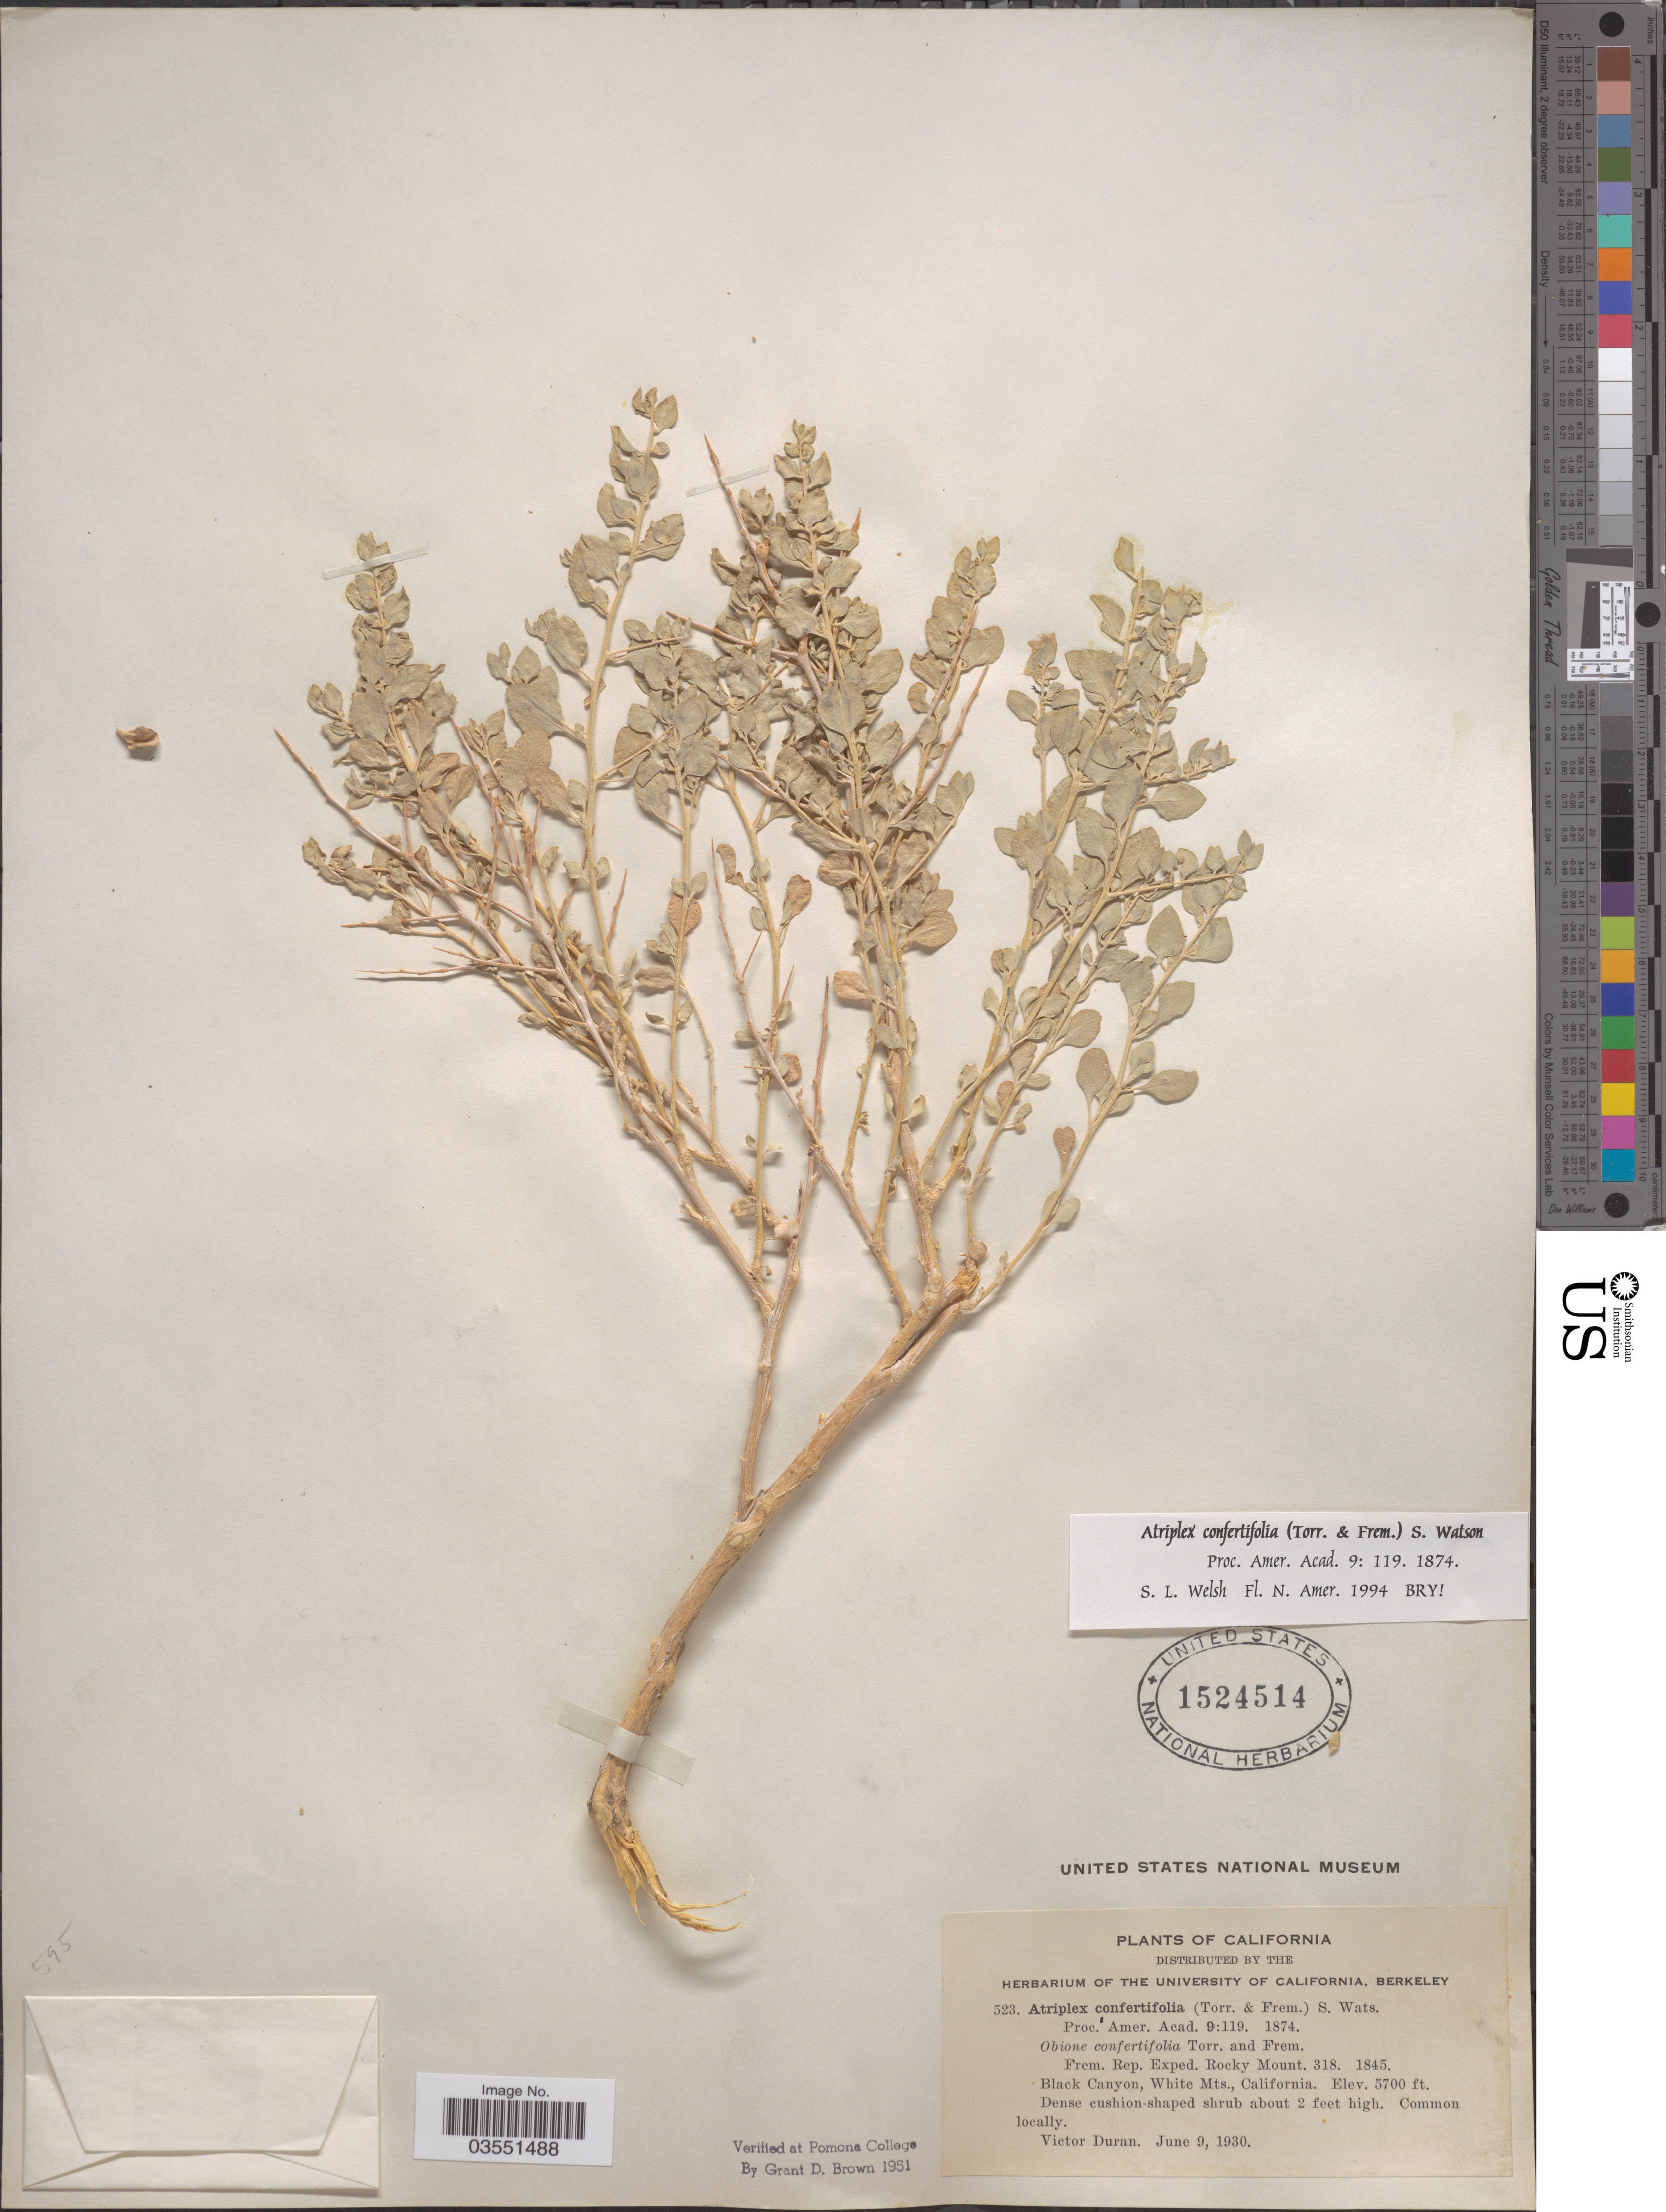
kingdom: Plantae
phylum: Tracheophyta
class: Magnoliopsida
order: Caryophyllales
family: Amaranthaceae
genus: Atriplex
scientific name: Atriplex confertifolia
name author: (Torr. & Frém.) S. Watson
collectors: V. Duran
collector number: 523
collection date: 1930-06-09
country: United States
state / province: California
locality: Black Canyon, White Mts.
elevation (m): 1737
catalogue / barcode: US 1524514